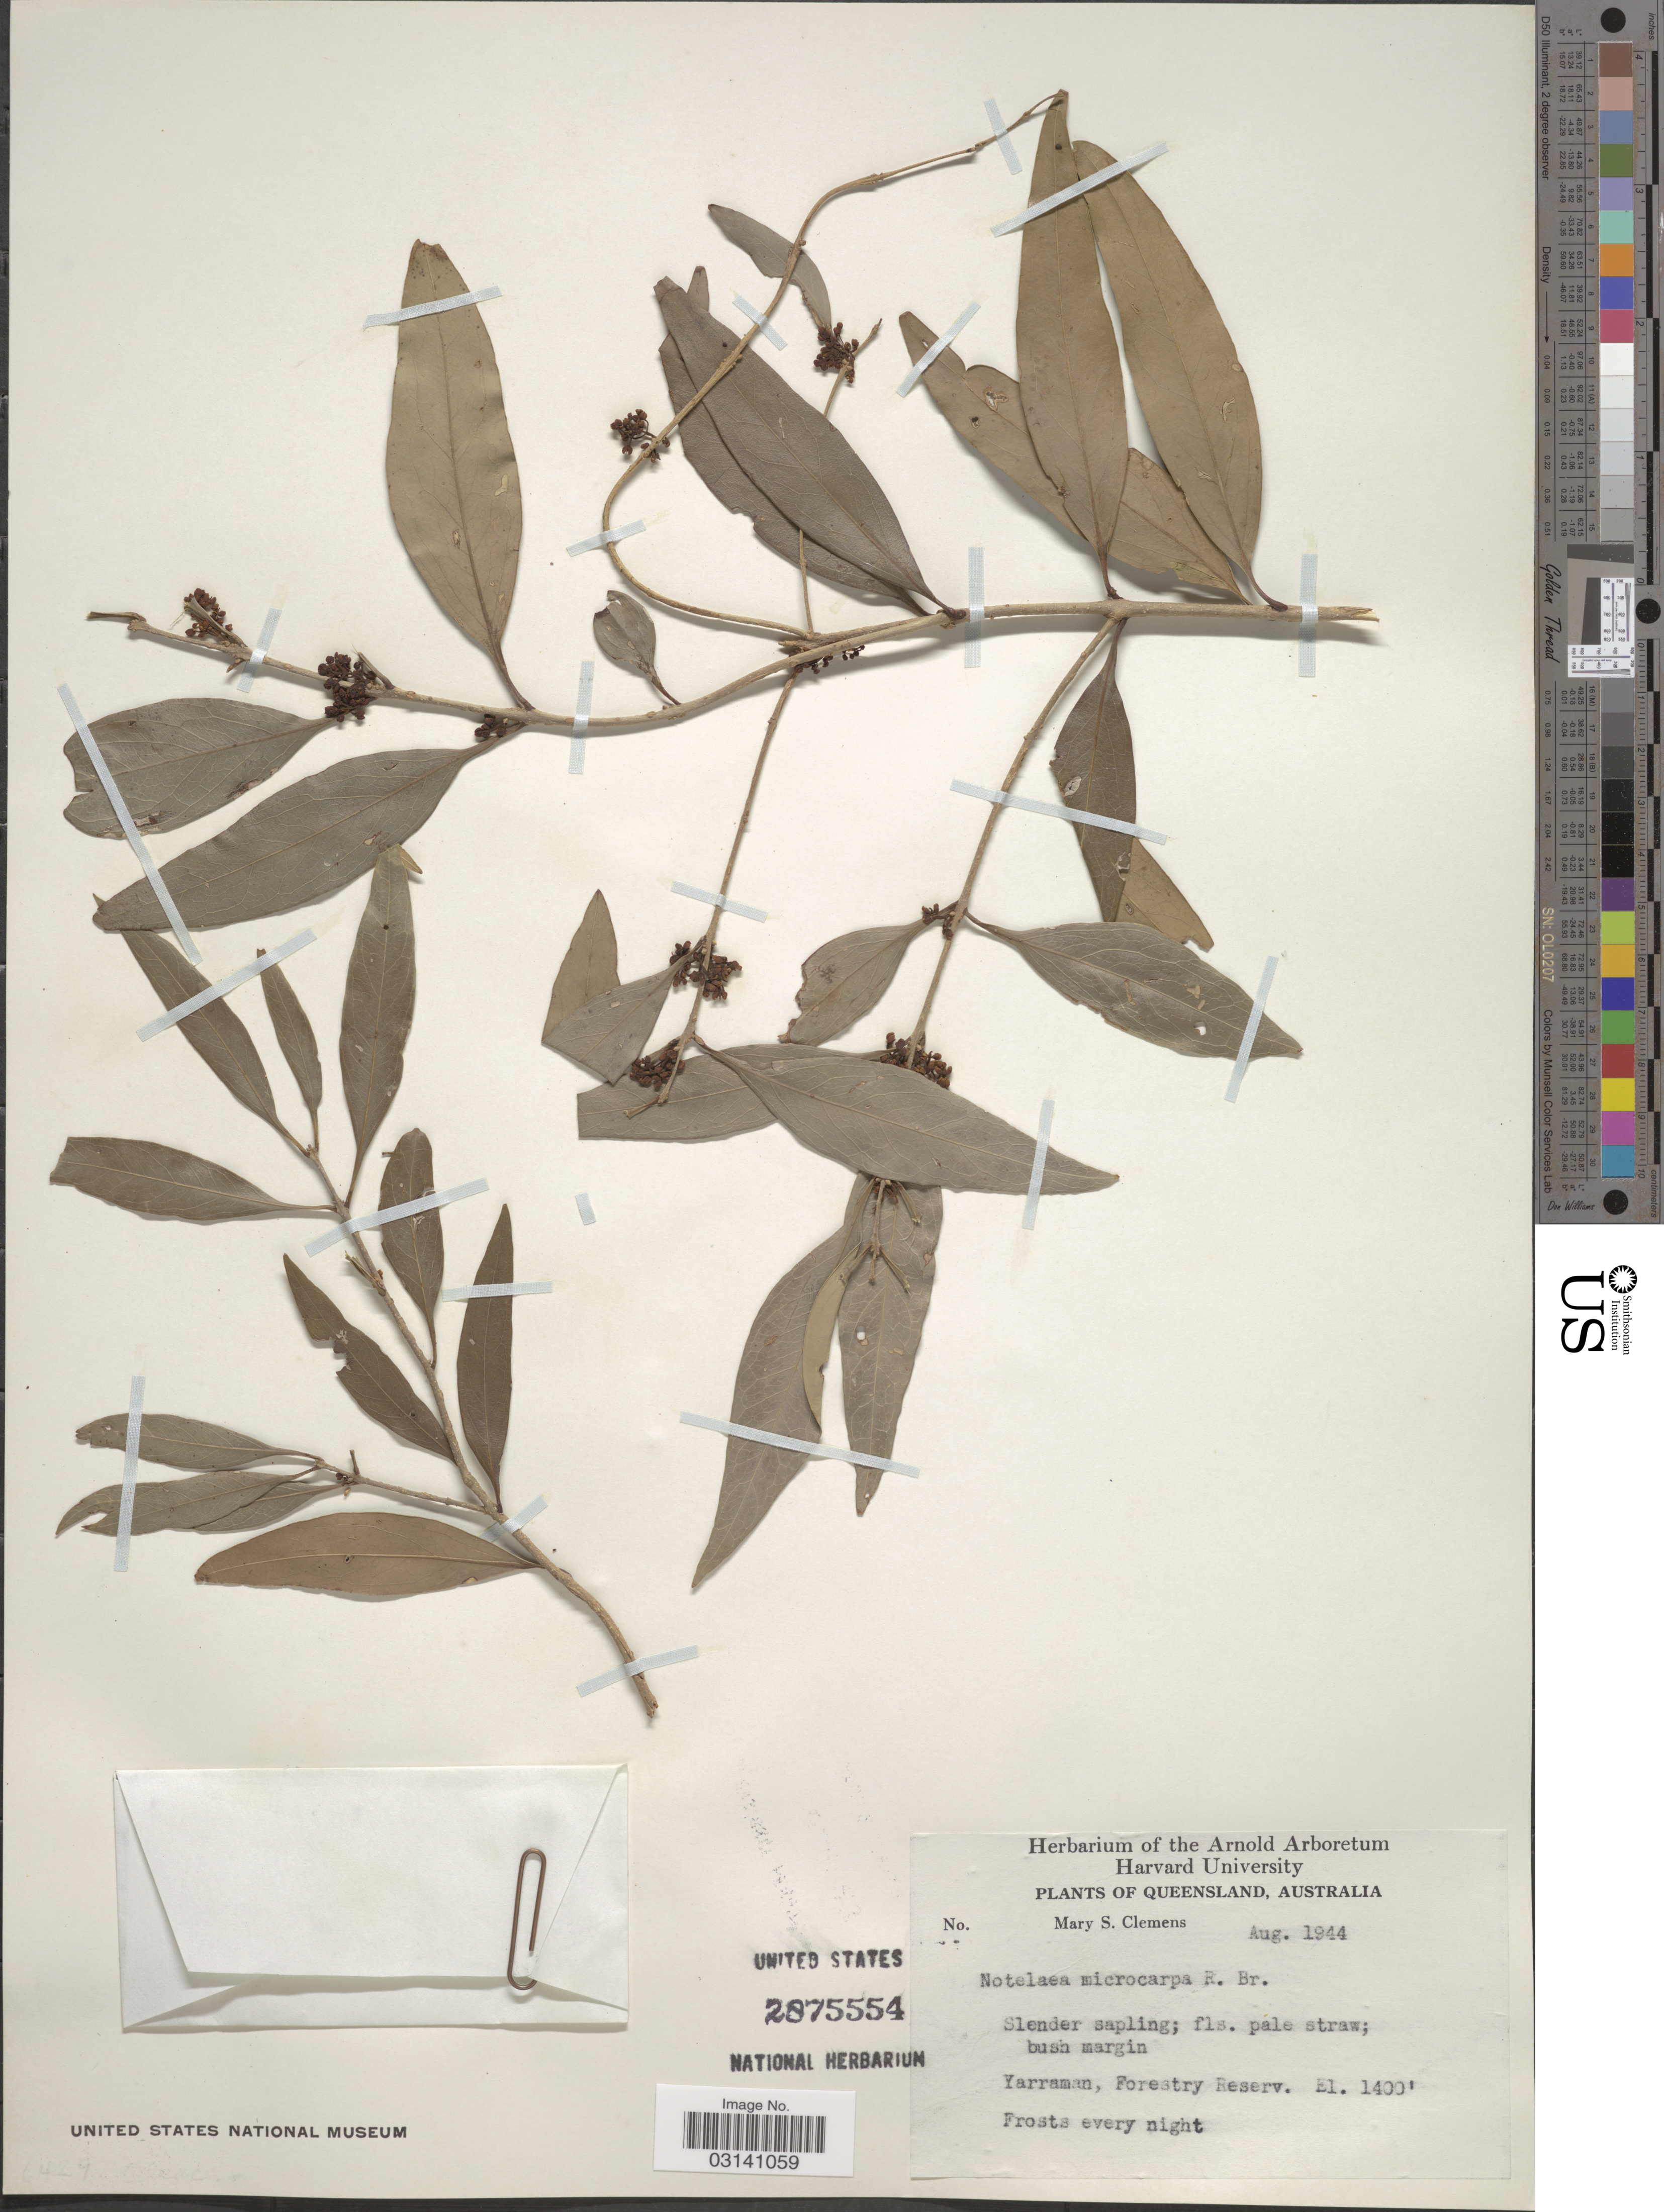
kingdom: Plantae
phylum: Tracheophyta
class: Magnoliopsida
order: Lamiales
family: Oleaceae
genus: Notelaea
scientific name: Notelaea microcarpa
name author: R. Br.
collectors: M. S. Clemens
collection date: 1944-08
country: Australia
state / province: Queensland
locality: Yarraman, Forestry Reserv.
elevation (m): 427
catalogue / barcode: US 2875554